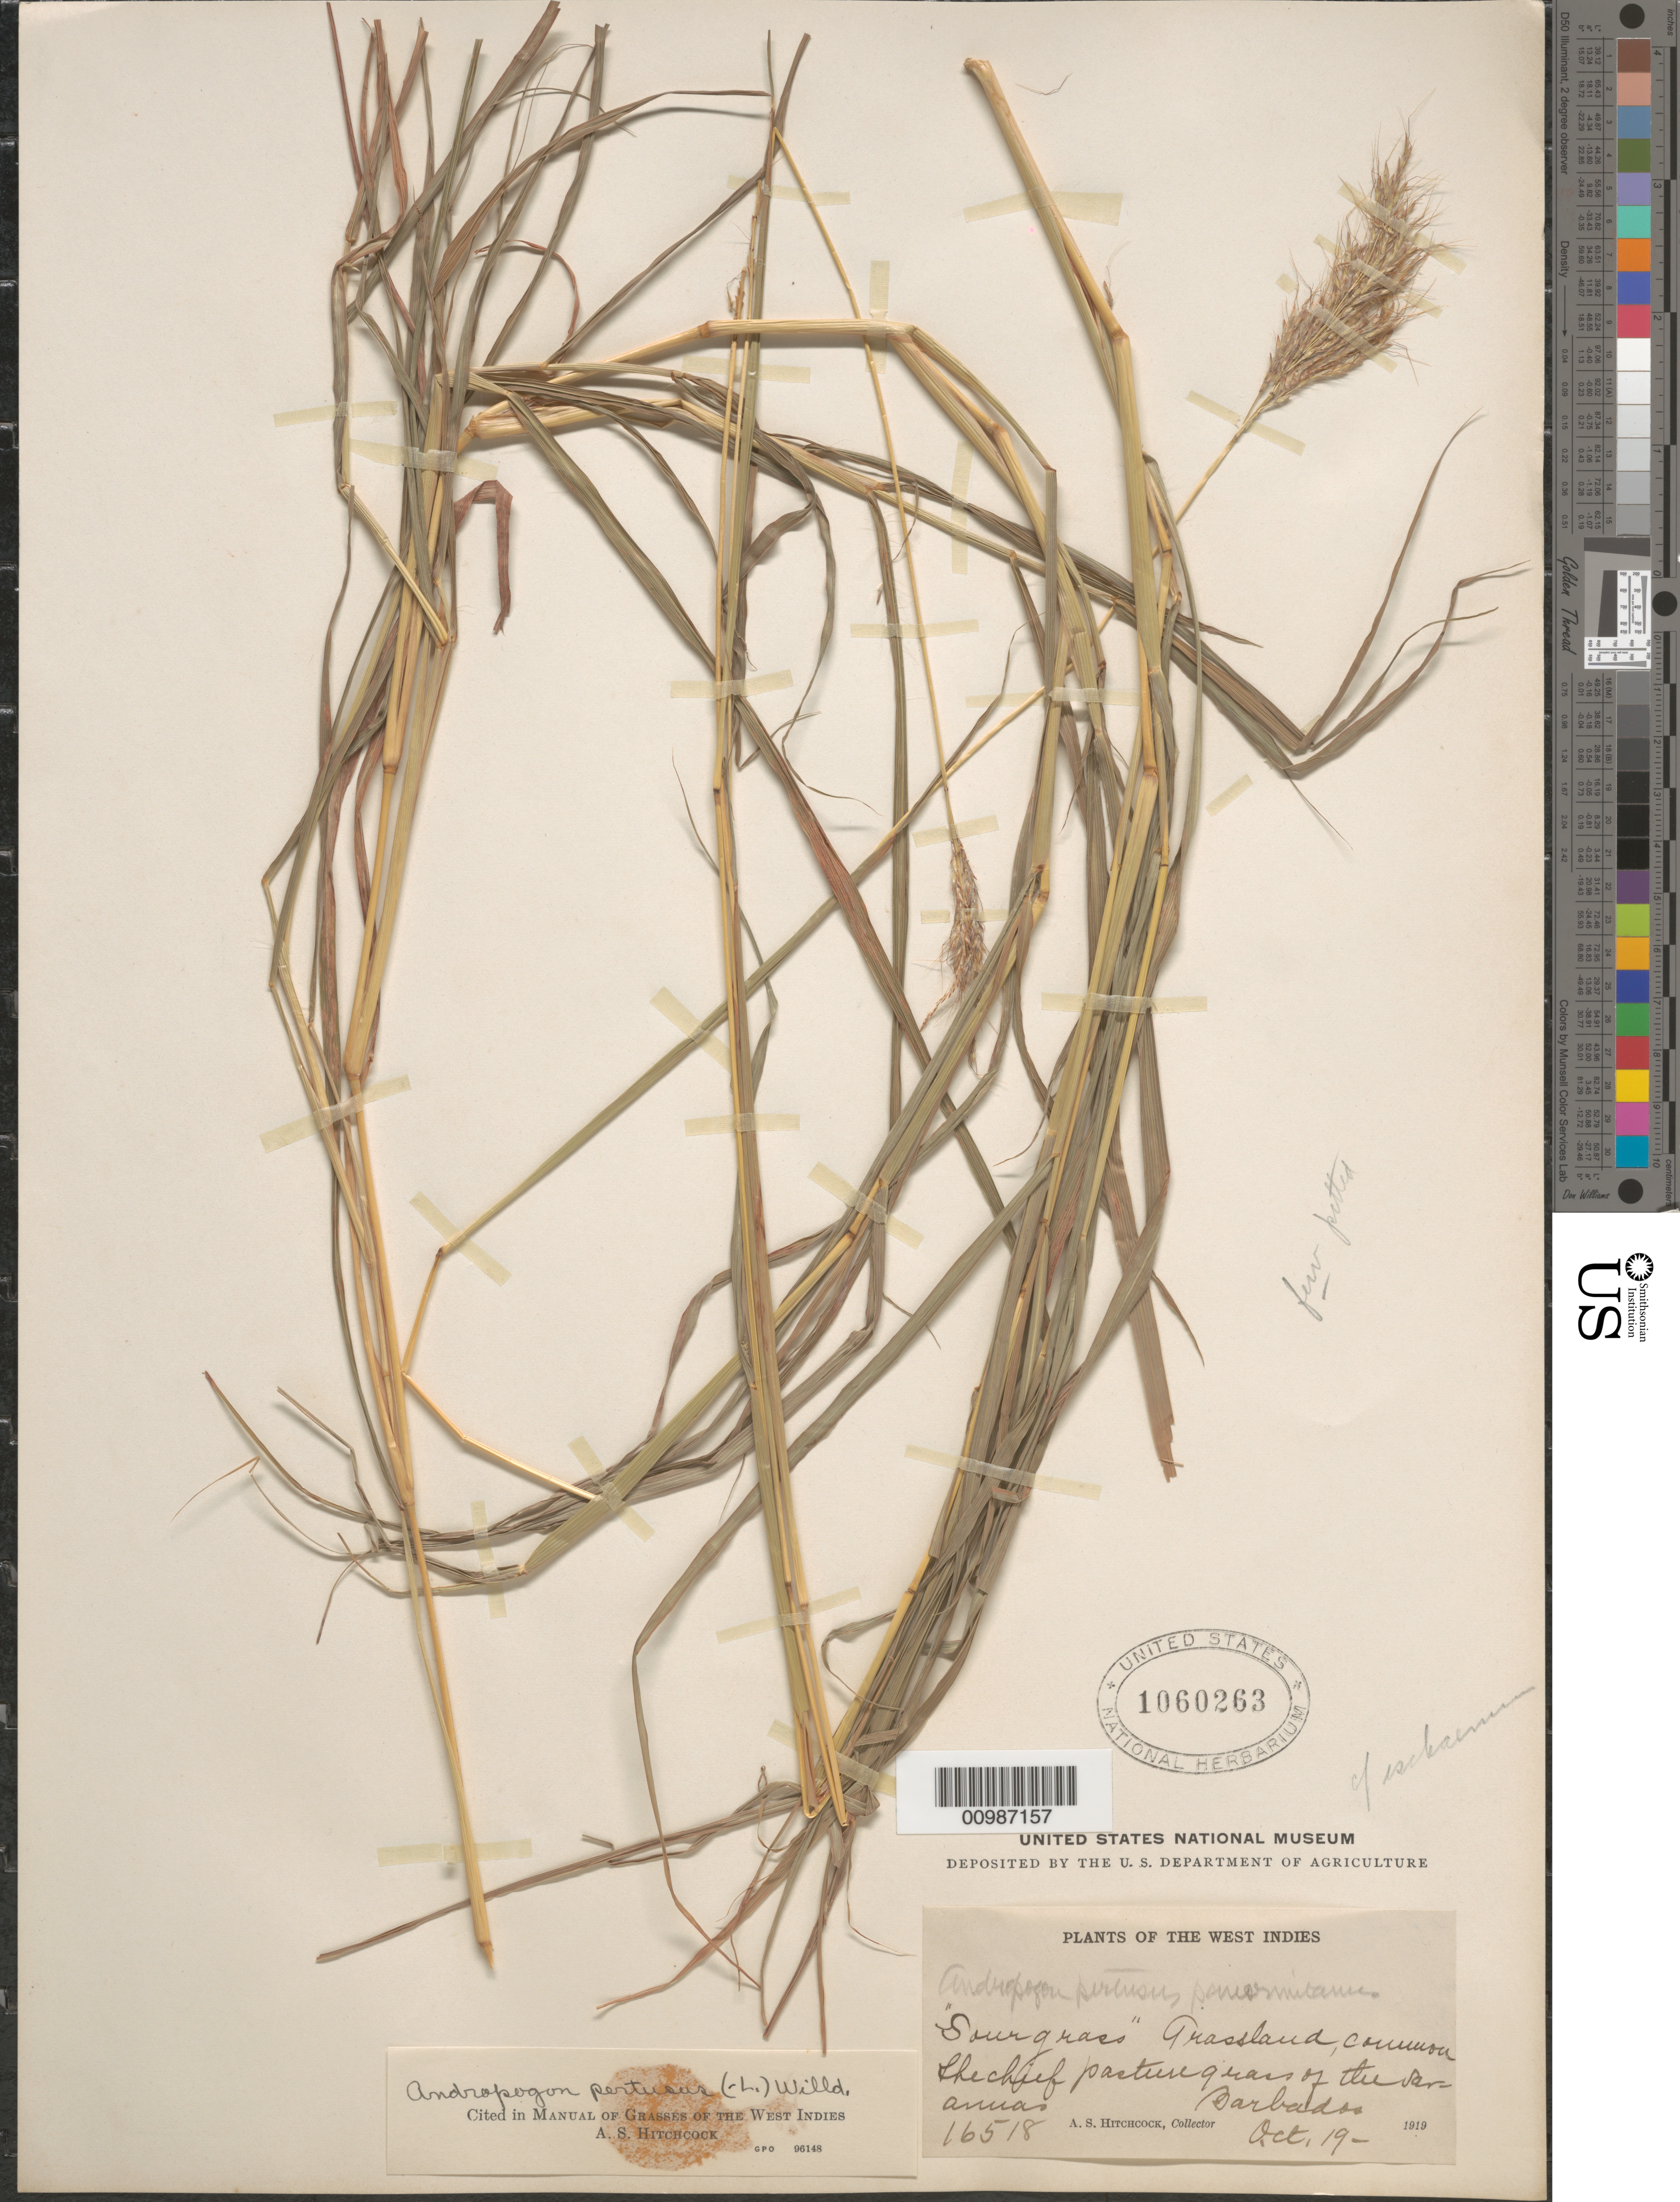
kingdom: Plantae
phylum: Tracheophyta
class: Liliopsida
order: Poales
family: Poaceae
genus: Andropogon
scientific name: Andropogon pertusus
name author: (L.) Willd.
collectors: A. S. Hitchcock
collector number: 16518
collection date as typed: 19 Oct 1919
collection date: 1919-10-19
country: Barbados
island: Barbados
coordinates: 0 N, 0 E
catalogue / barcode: US 1060263